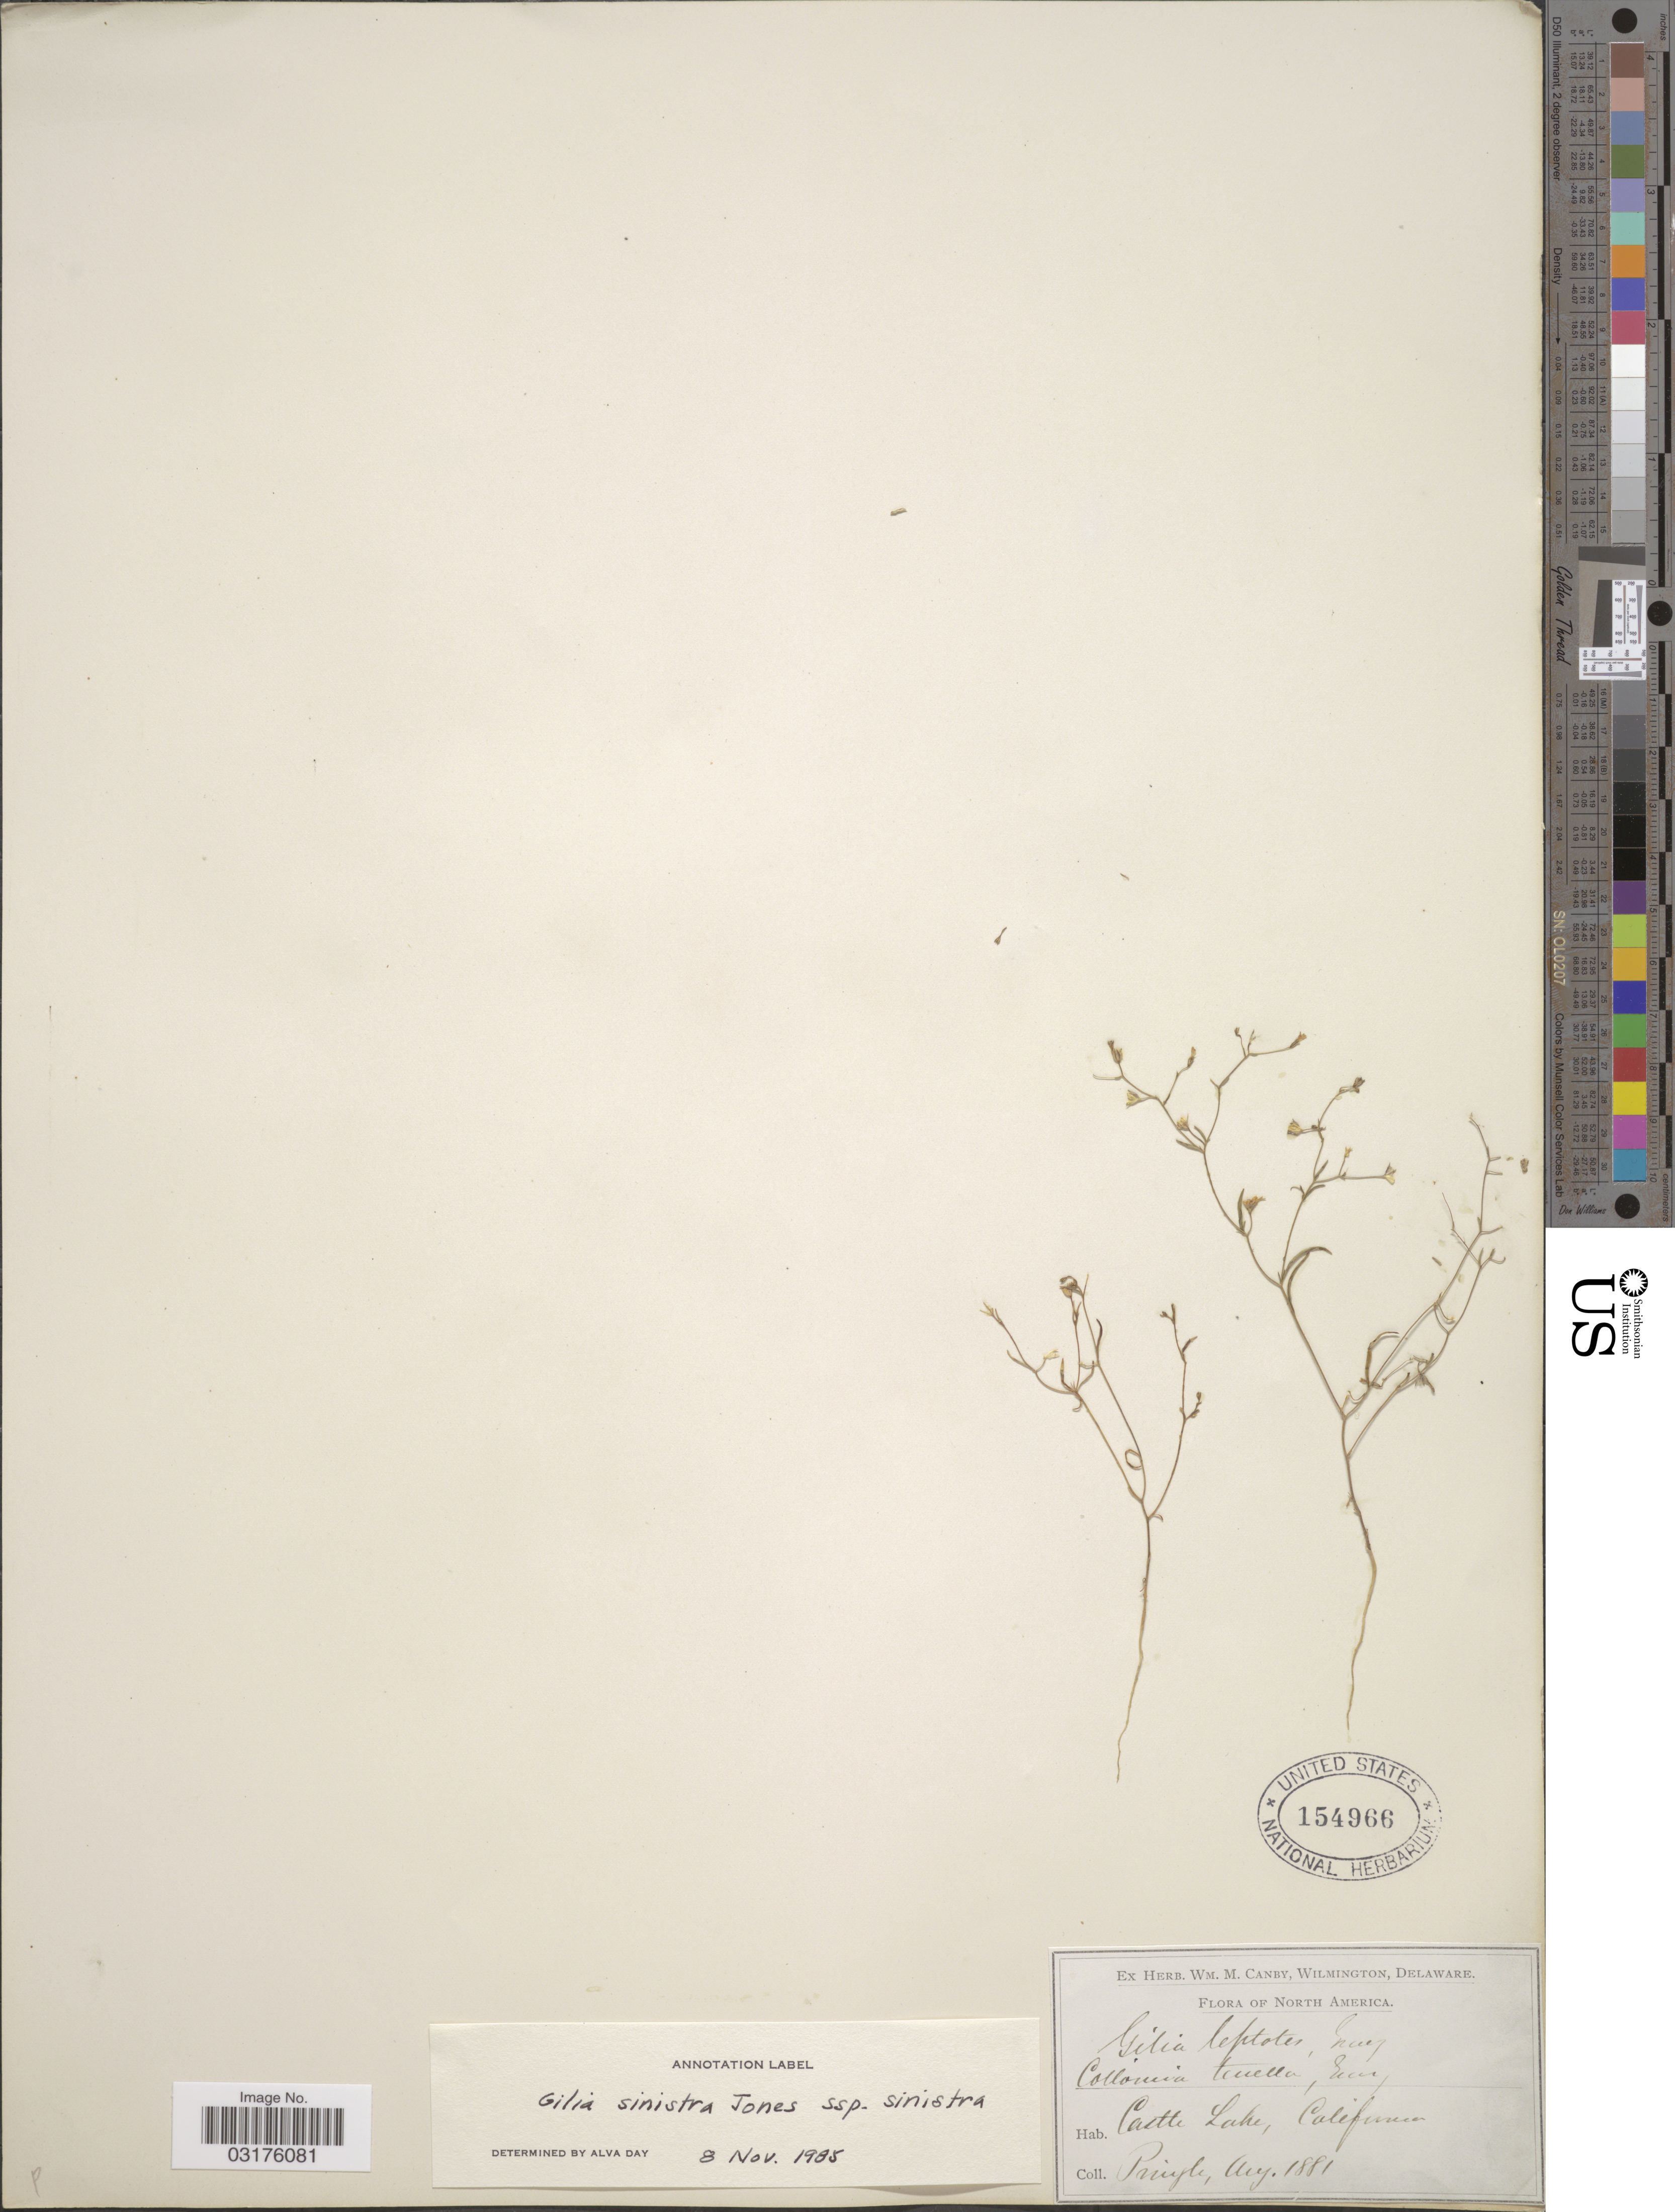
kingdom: Plantae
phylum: Tracheophyta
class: Magnoliopsida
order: Ericales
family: Polemoniaceae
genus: Gilia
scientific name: Gilia sinistra subsp. sinistra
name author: M.E. Jones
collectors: -- Pringle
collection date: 1881-08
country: United States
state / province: California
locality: Castle Lake, California.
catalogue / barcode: US 154966